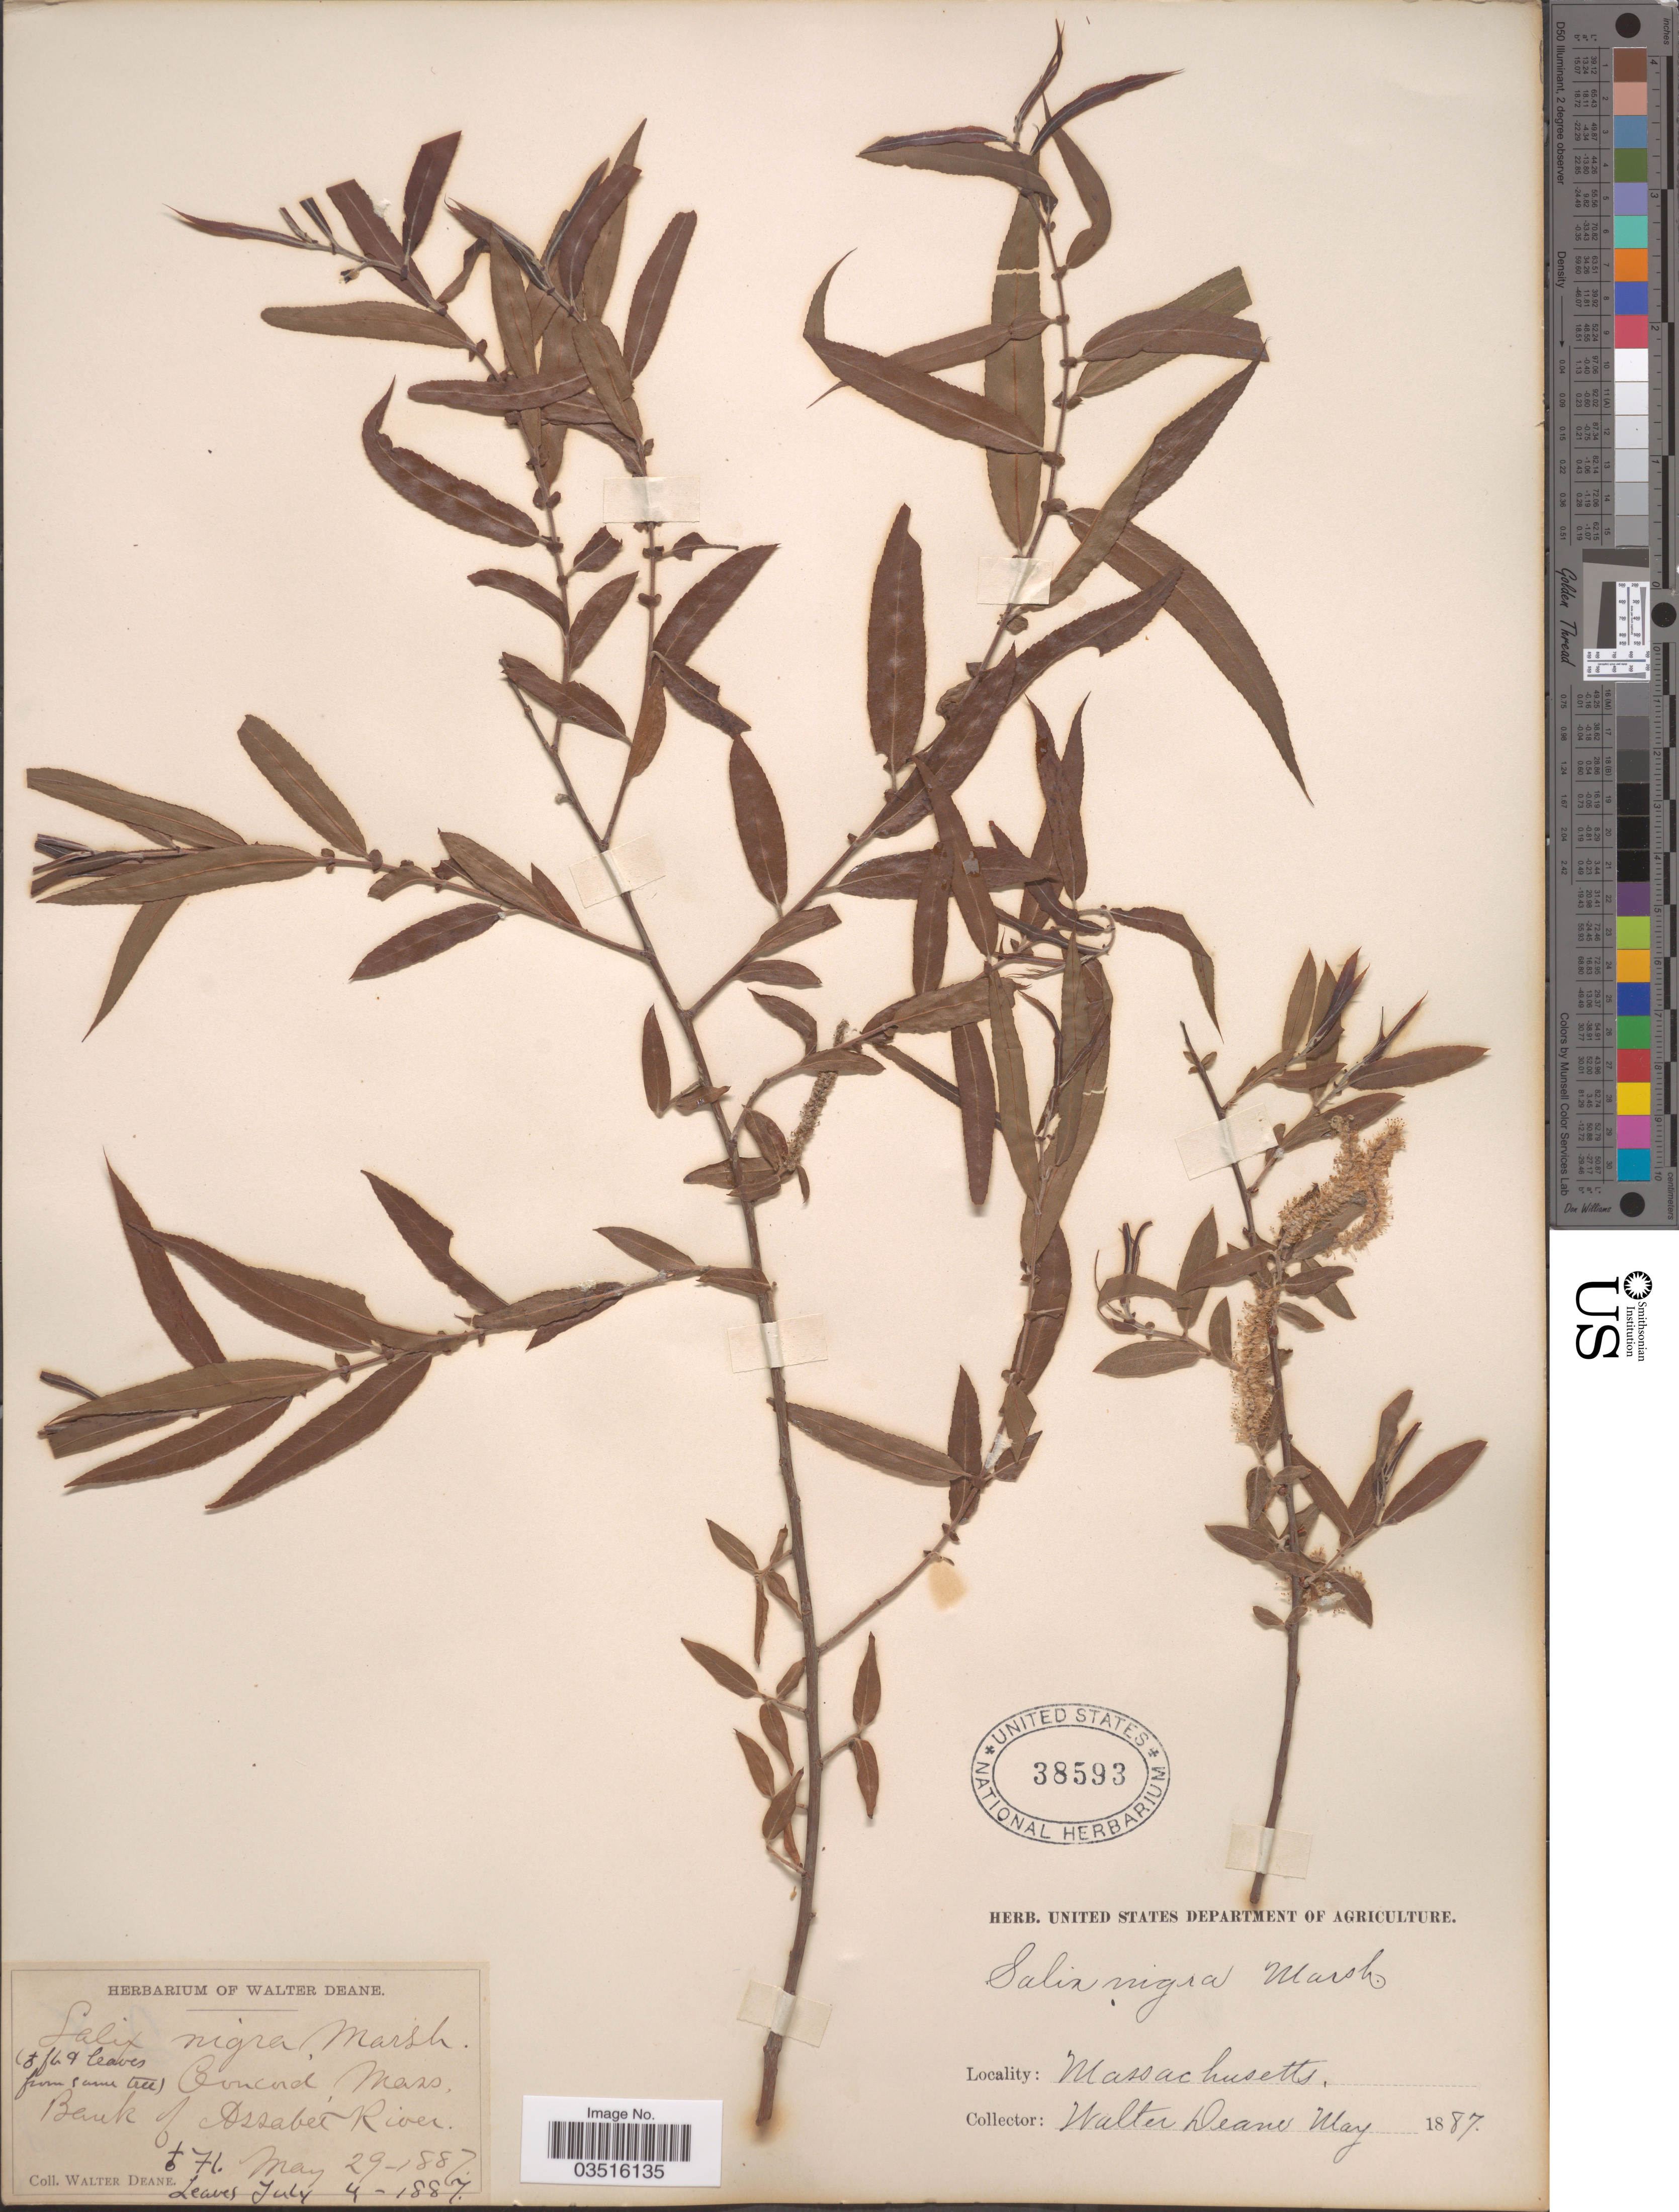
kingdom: Plantae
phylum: Tracheophyta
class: Magnoliopsida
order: Malpighiales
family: Salicaceae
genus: Salix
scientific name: Salix nigra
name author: Marshall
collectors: W. Deane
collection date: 1887-05-29/1887-07-04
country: United States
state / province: Massachusetts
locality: Concord. Bank of Assabet River.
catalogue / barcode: US 38593